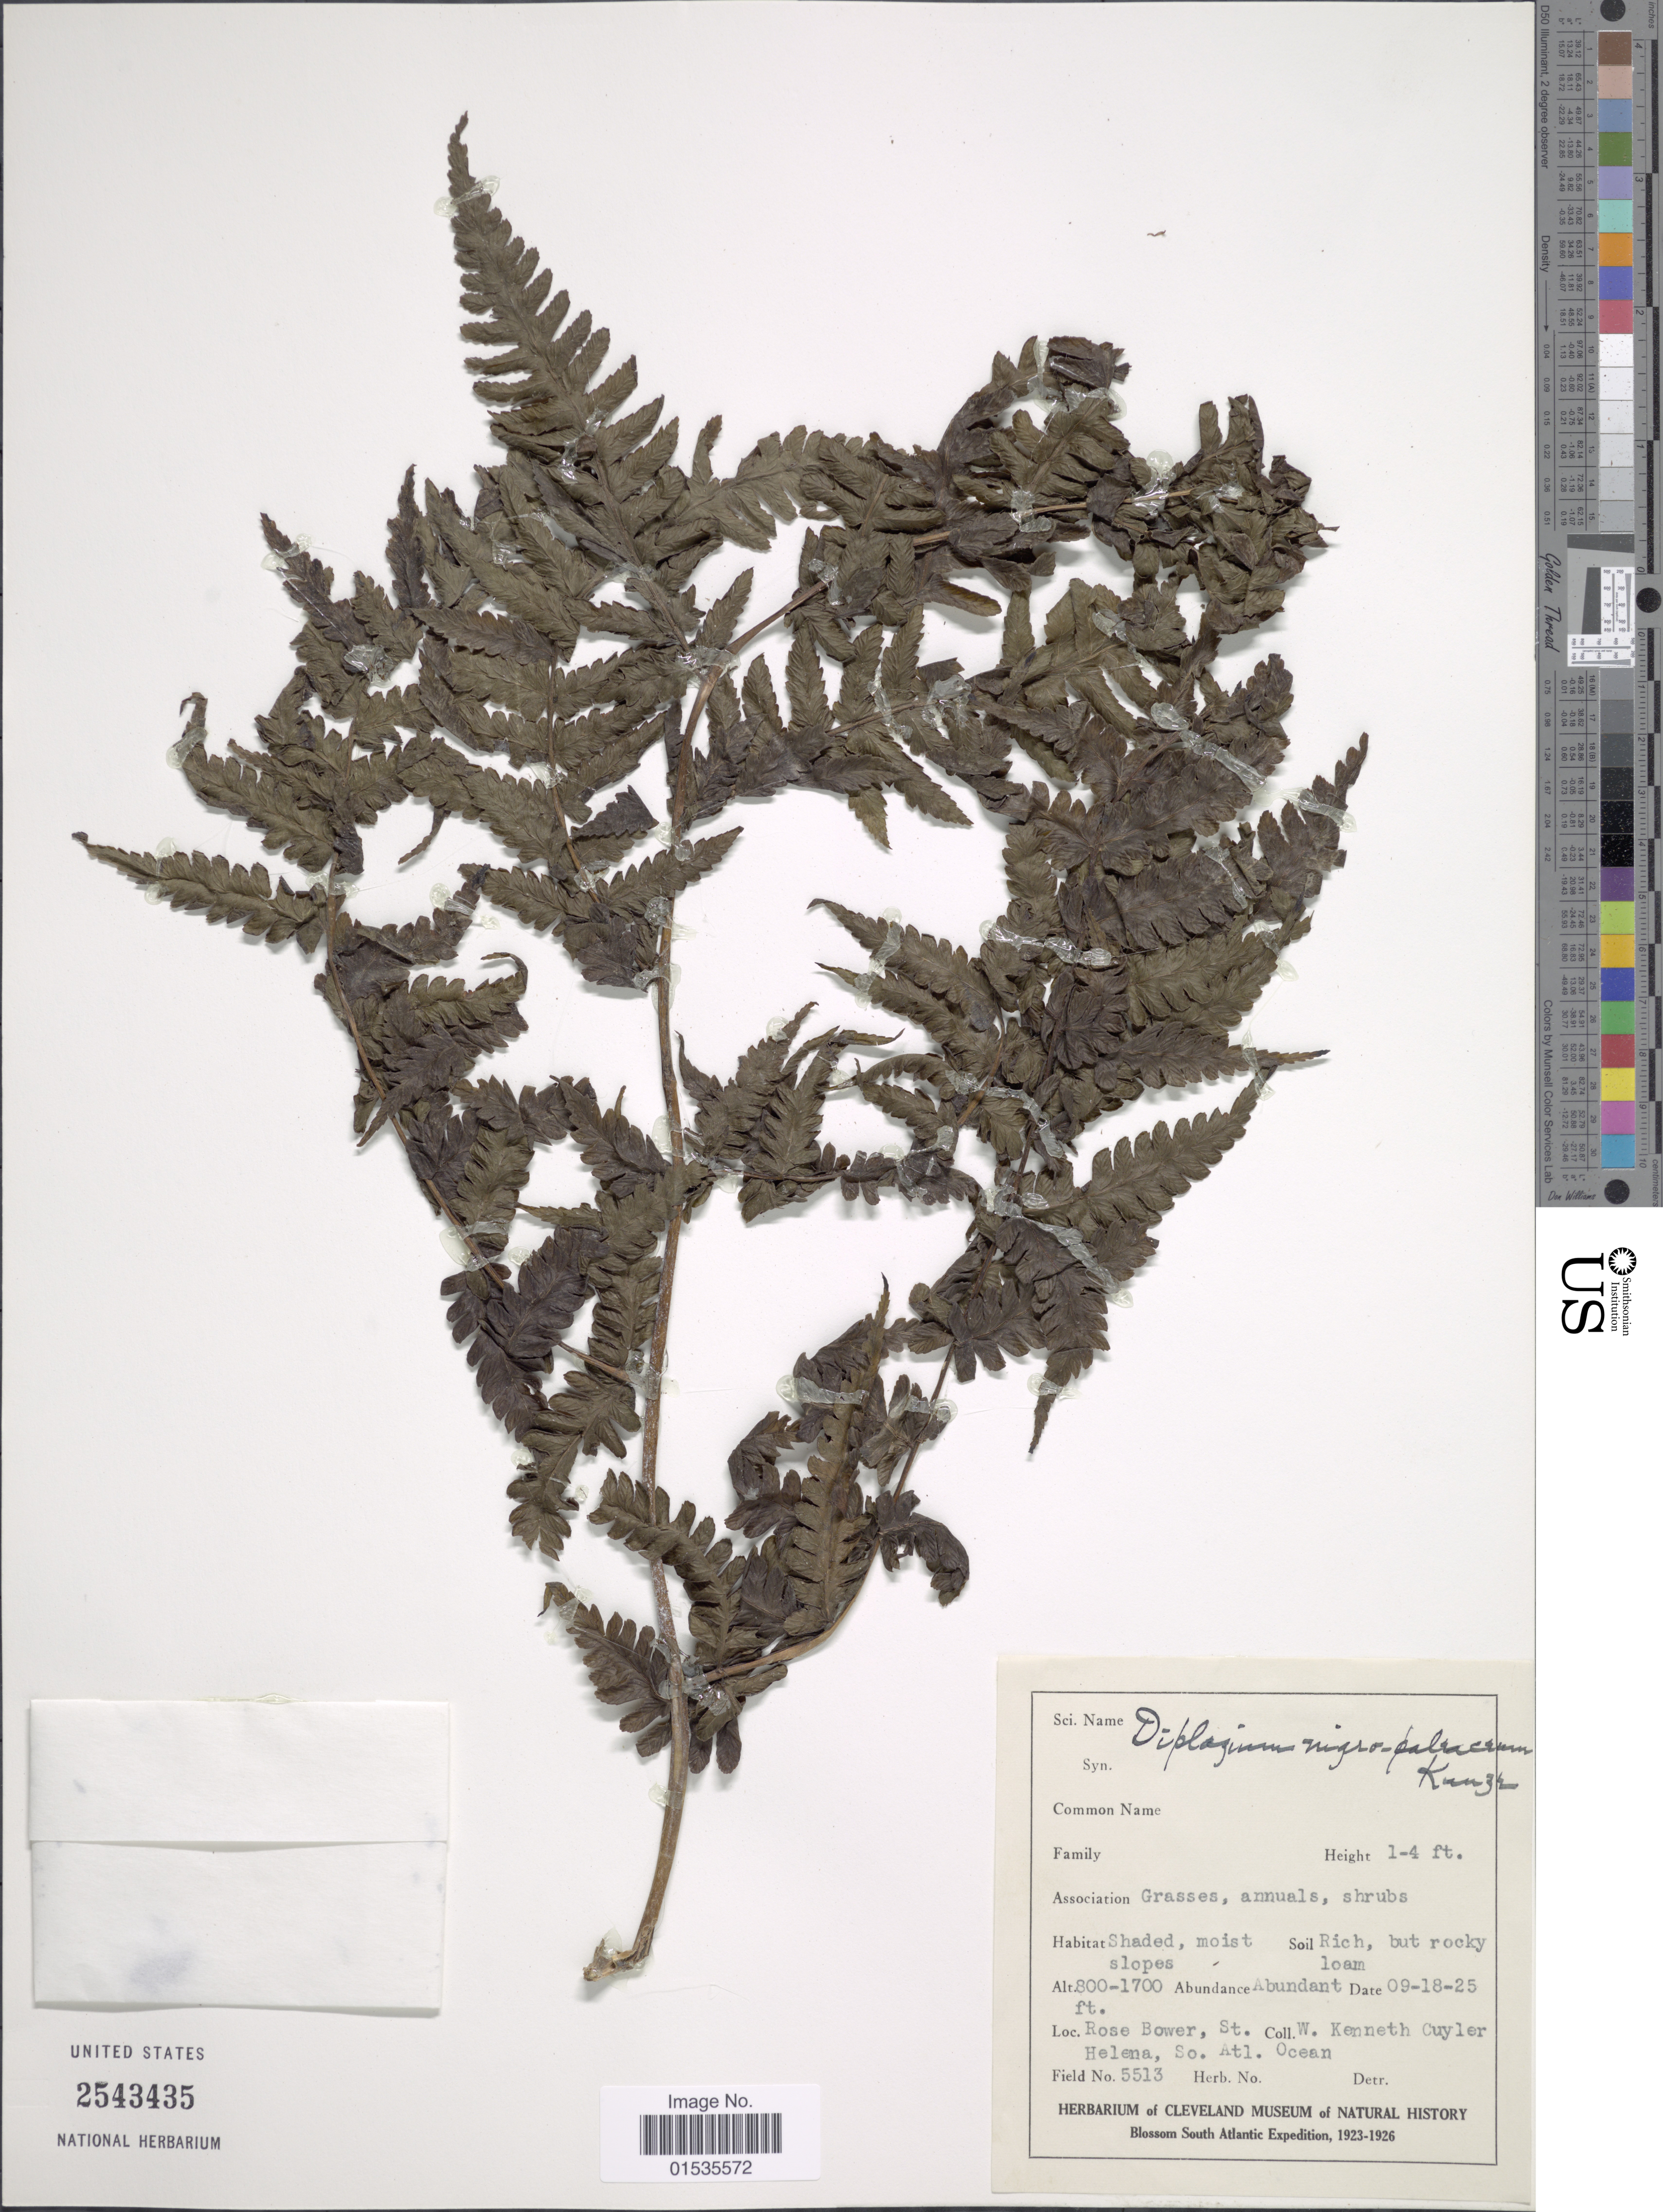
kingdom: Plantae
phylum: Tracheophyta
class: Polypodiopsida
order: Polypodiales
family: Athyriaceae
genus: Diplazium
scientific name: Diplazium nigropaleaceum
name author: Kunze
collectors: W. Cuyler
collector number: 5513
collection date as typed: Transcribed d/m/y: 18/9/25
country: St. Helena Islands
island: St. Helena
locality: Rose Bower, St. Helena, Southern Atlantic Ocean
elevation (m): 244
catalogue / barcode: US 2543435